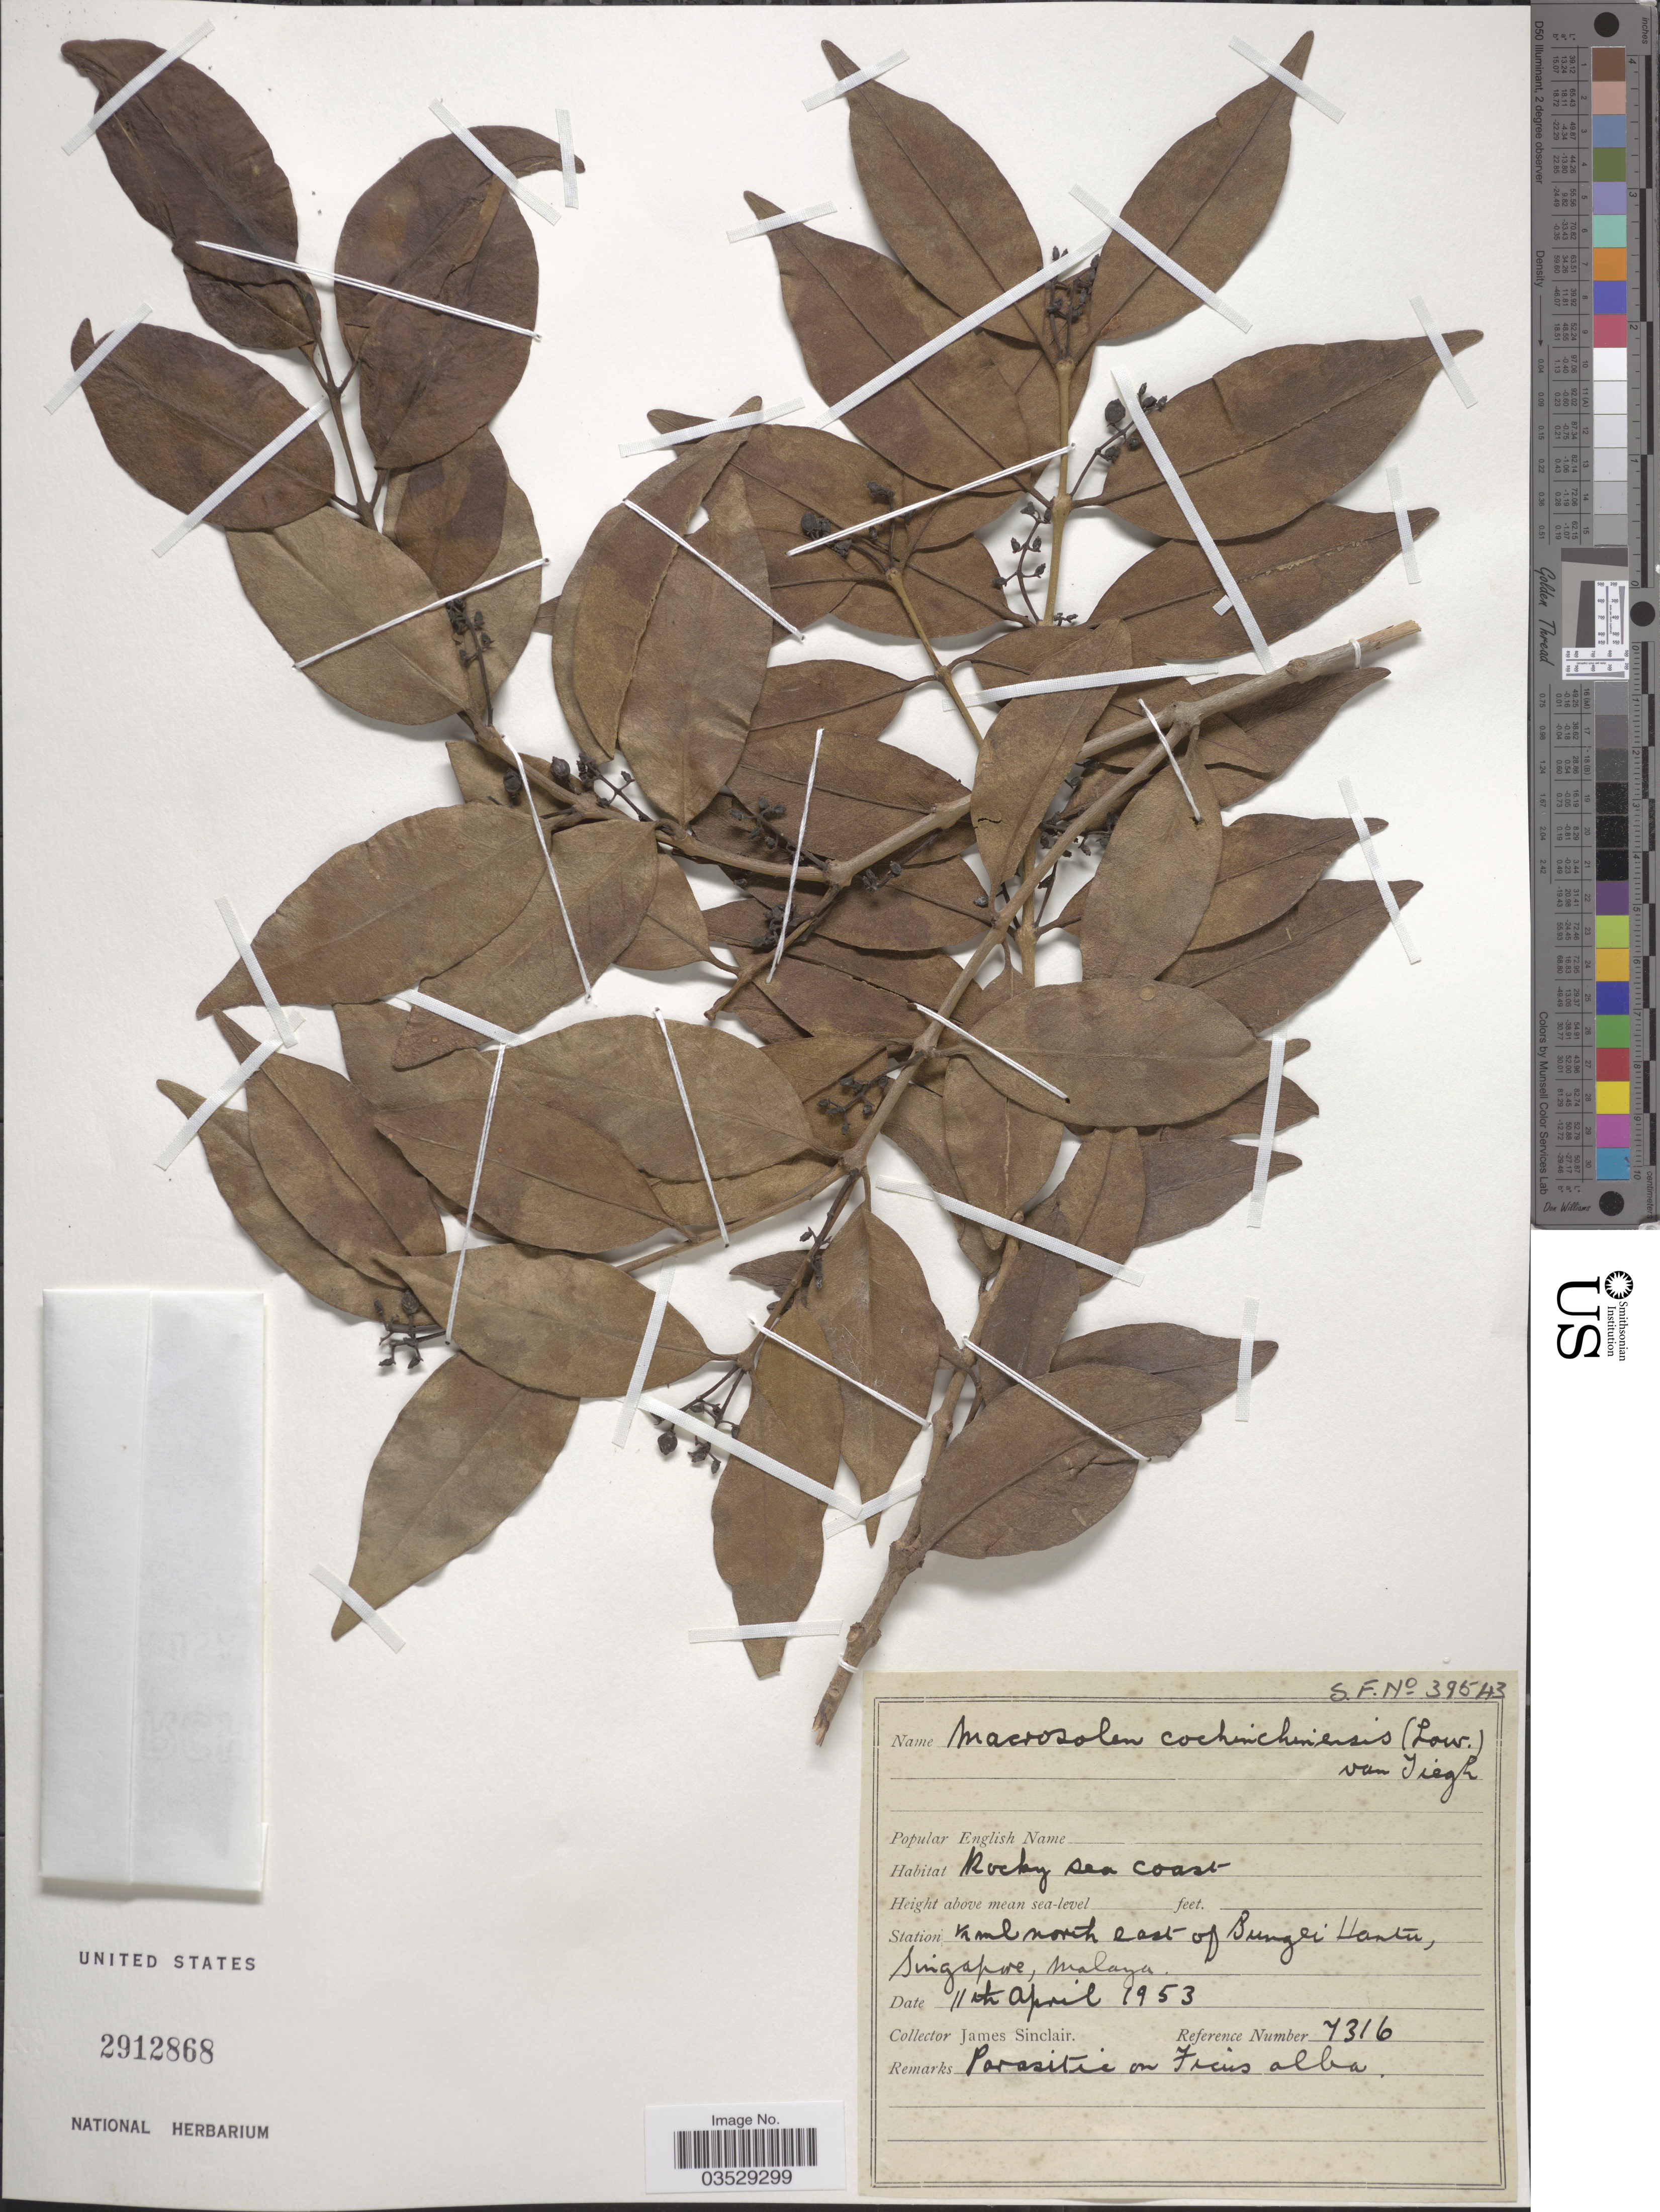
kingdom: Plantae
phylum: Tracheophyta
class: Magnoliopsida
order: Santalales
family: Loranthaceae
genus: Macrosolen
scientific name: Macrosolen cochinchinensis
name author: (Lour.) Tiegh.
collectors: J. Sinclair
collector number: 7316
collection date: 1953-04-11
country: Singapore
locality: Station ½ ml north east of Sungei Hantu, Malaya.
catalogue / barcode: US 2912868